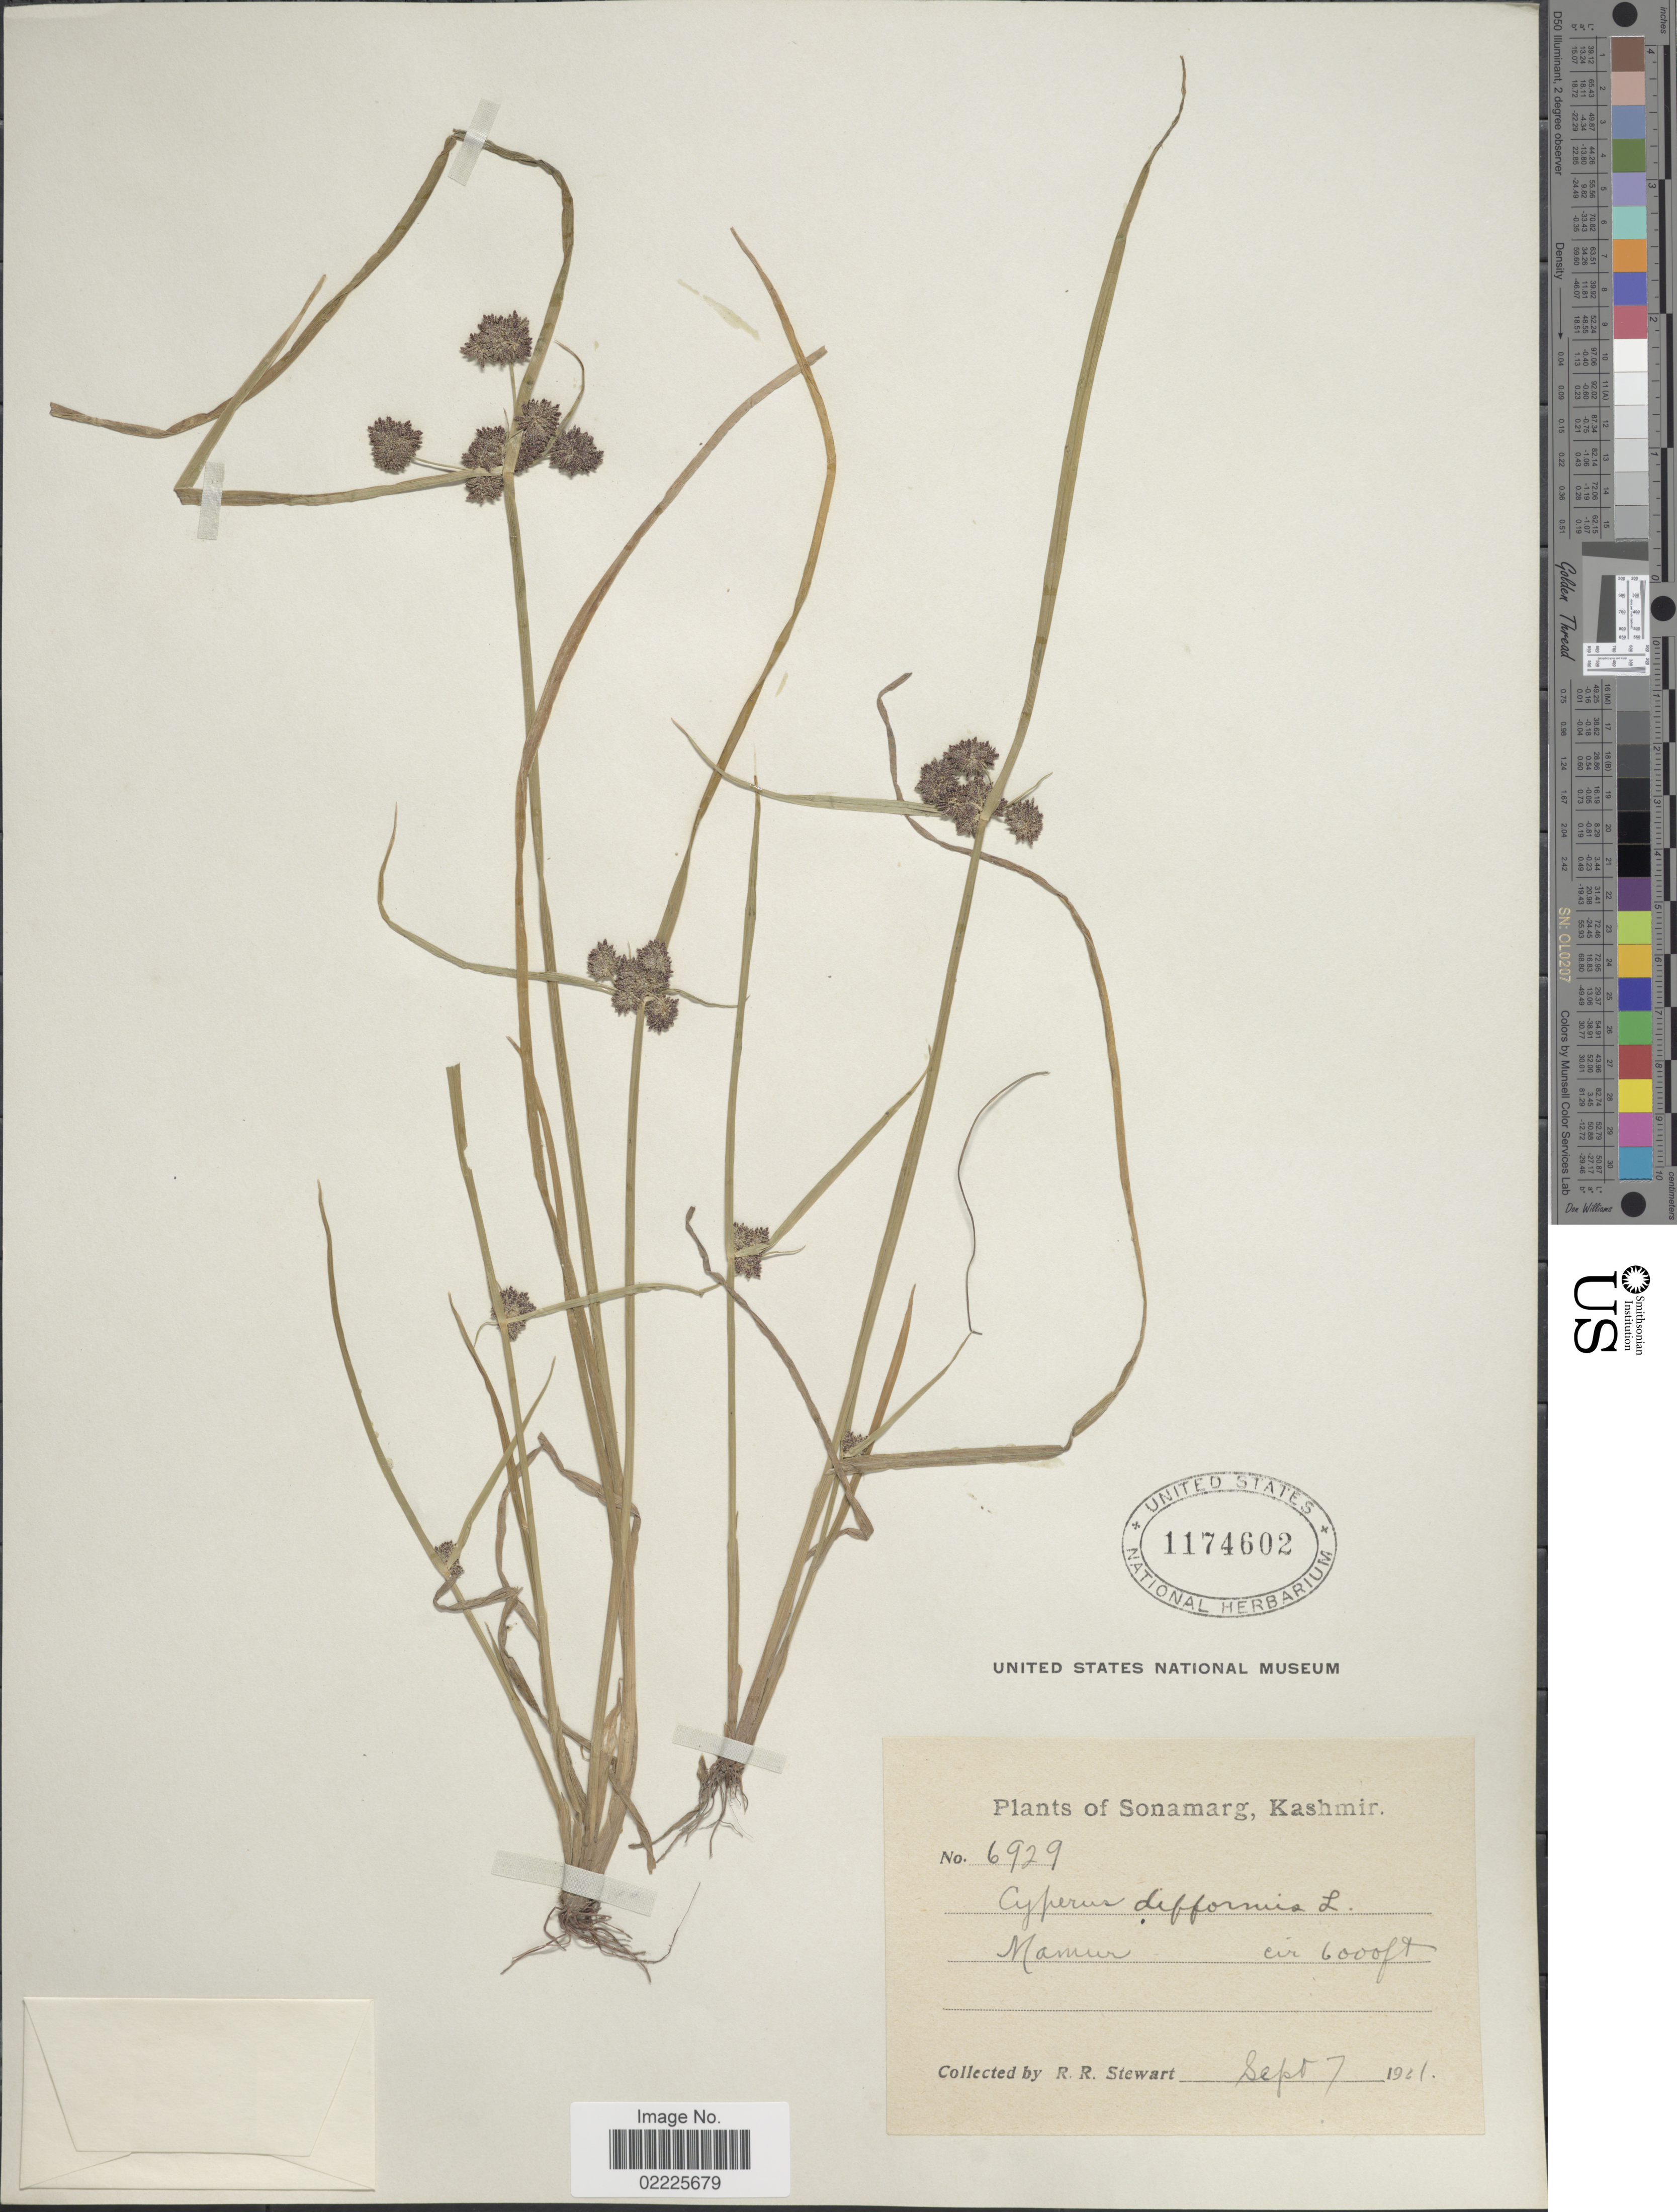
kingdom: Plantae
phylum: Tracheophyta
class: Liliopsida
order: Poales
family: Cyperaceae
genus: Cyperus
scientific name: Cyperus difformis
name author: L.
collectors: R. R. Stewart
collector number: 6929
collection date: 1921-09-07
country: India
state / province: Jammu and Kashmir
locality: Sonamarg, Kashmir, Mamur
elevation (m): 1829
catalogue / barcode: US 1174602